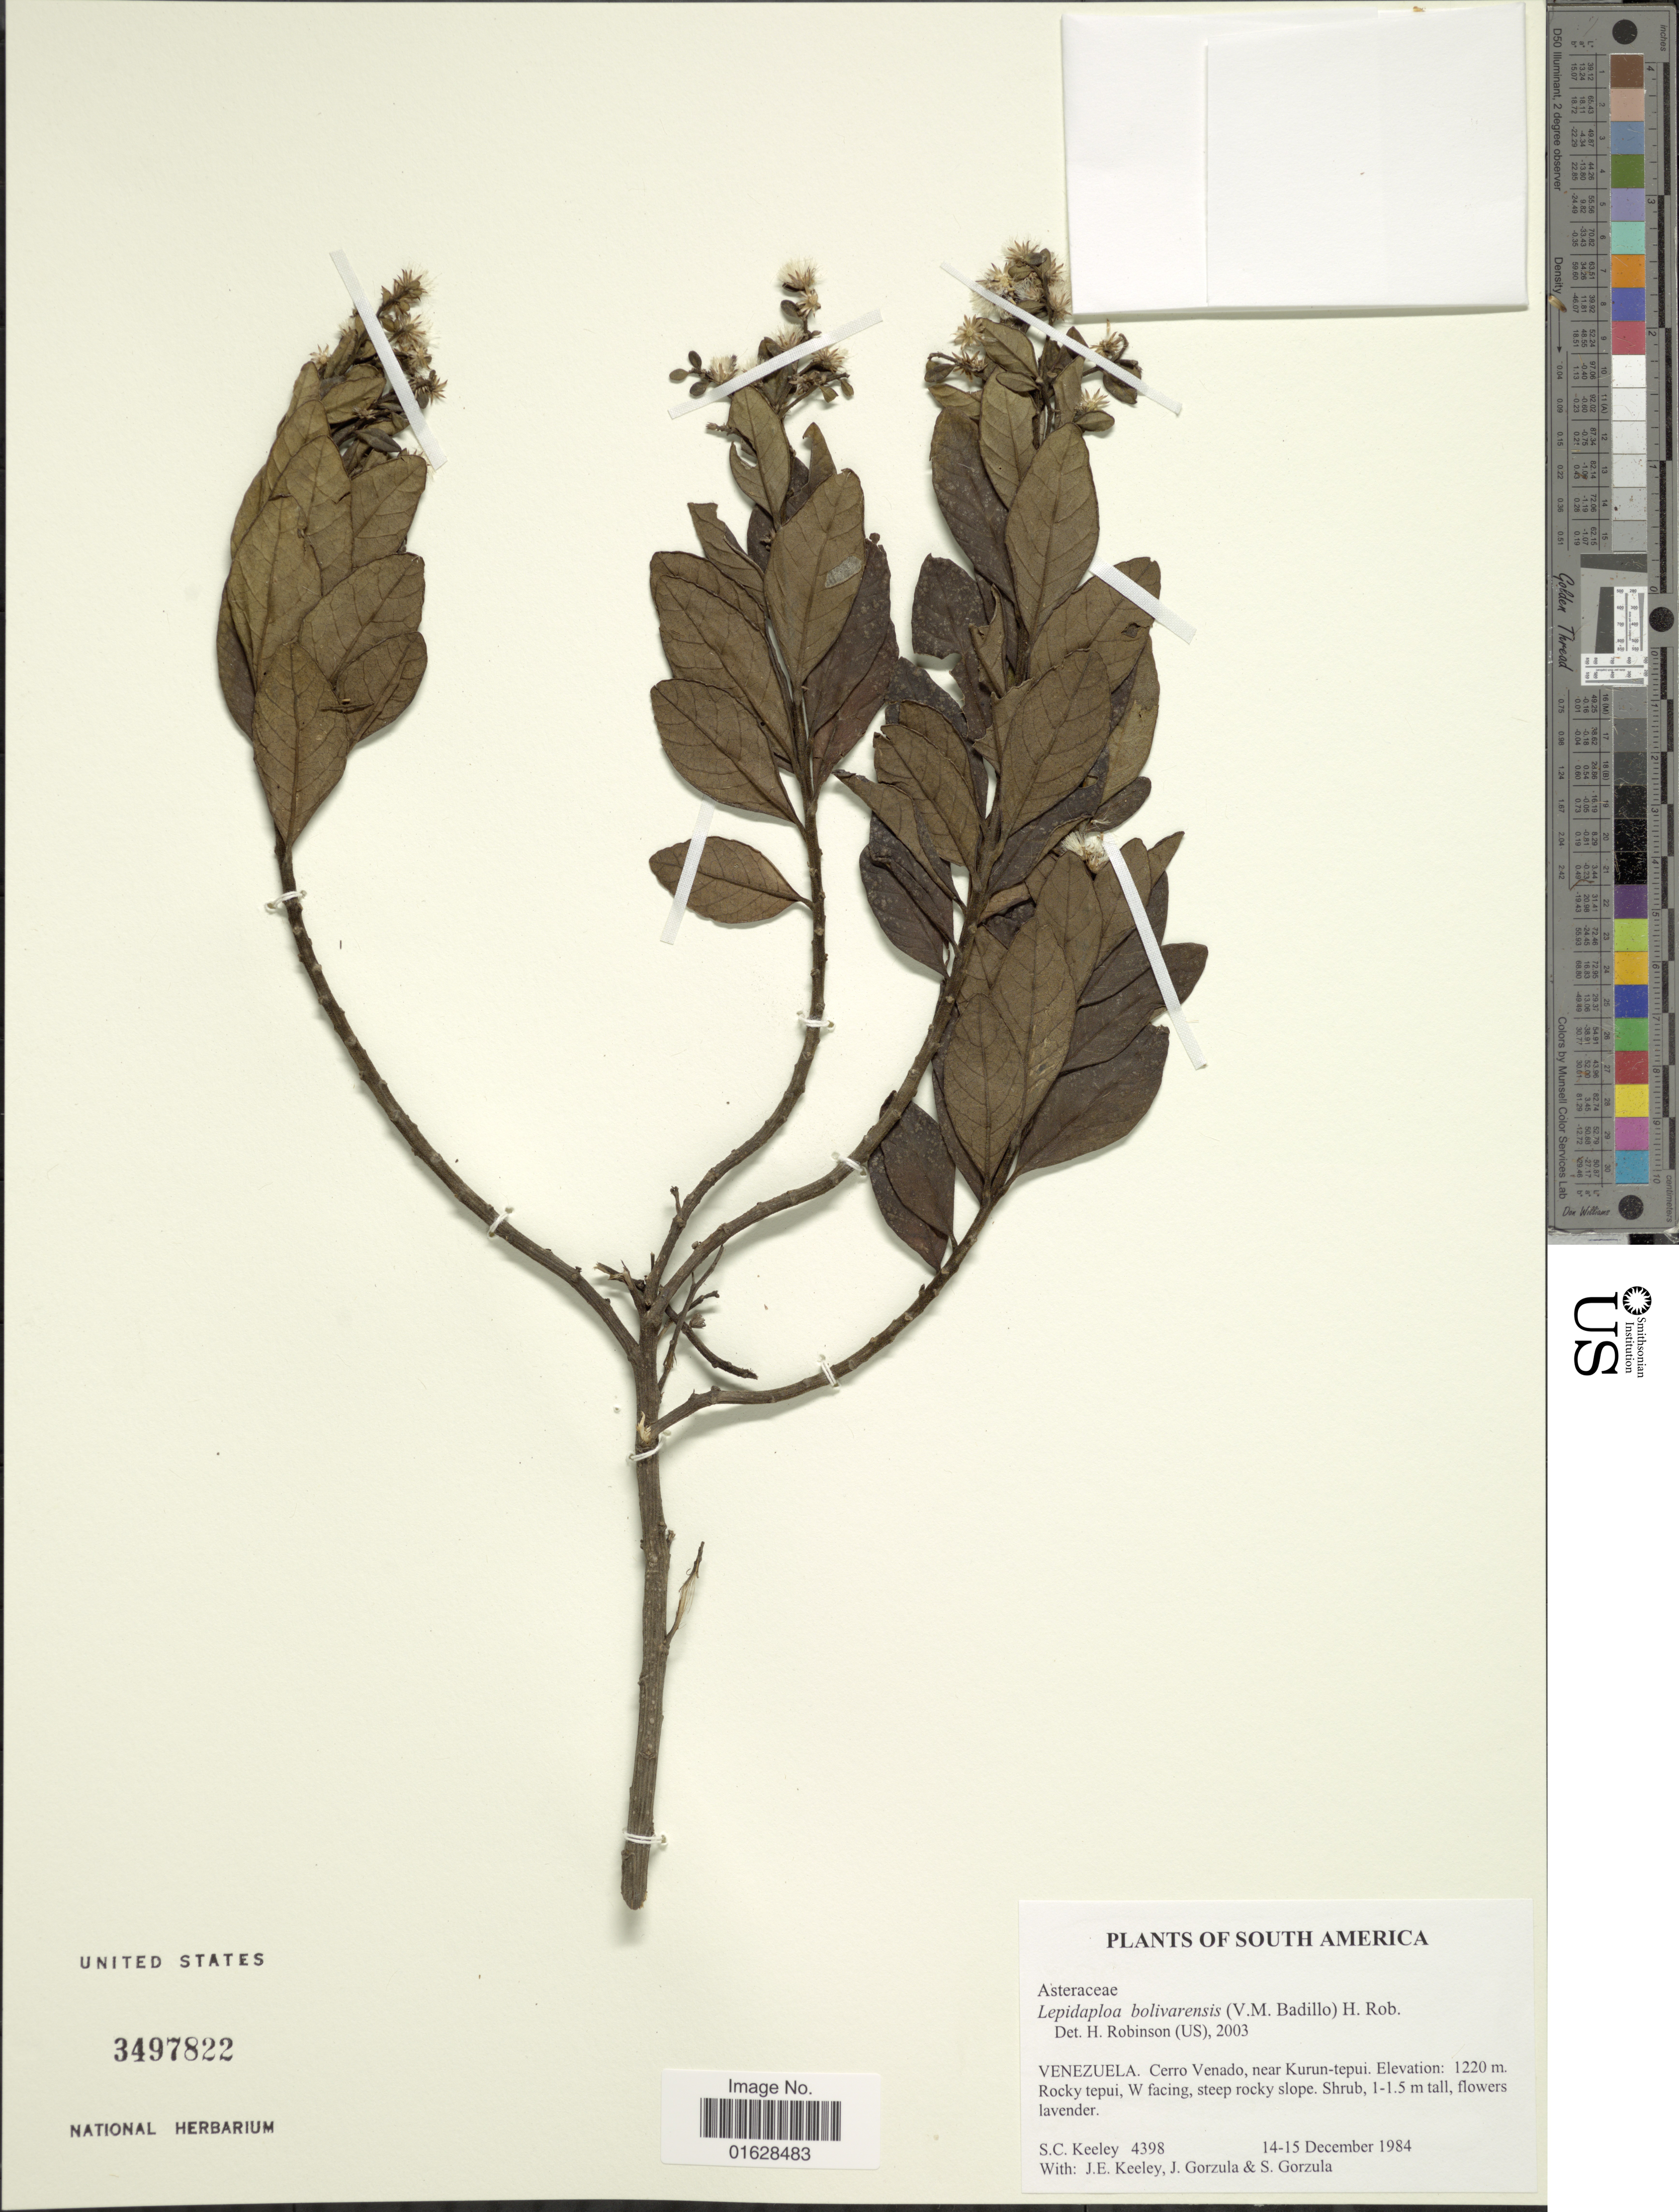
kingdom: Plantae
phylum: Tracheophyta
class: Magnoliopsida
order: Asterales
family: Asteraceae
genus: Lepidaploa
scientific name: Lepidaploa bolivarensis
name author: (V.M. Badillo) H. Rob.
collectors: S. C. Keeley, J. E. Keeley, J. Gorzula & S. Gorzula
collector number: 4398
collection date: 1984-12-14/1984-12-15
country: Venezuela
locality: South America. Venezuela. Cerro Venado, near Kurun-tepui. Rocky tepui, W facing, steep rocky slope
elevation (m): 1220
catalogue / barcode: US 3497822